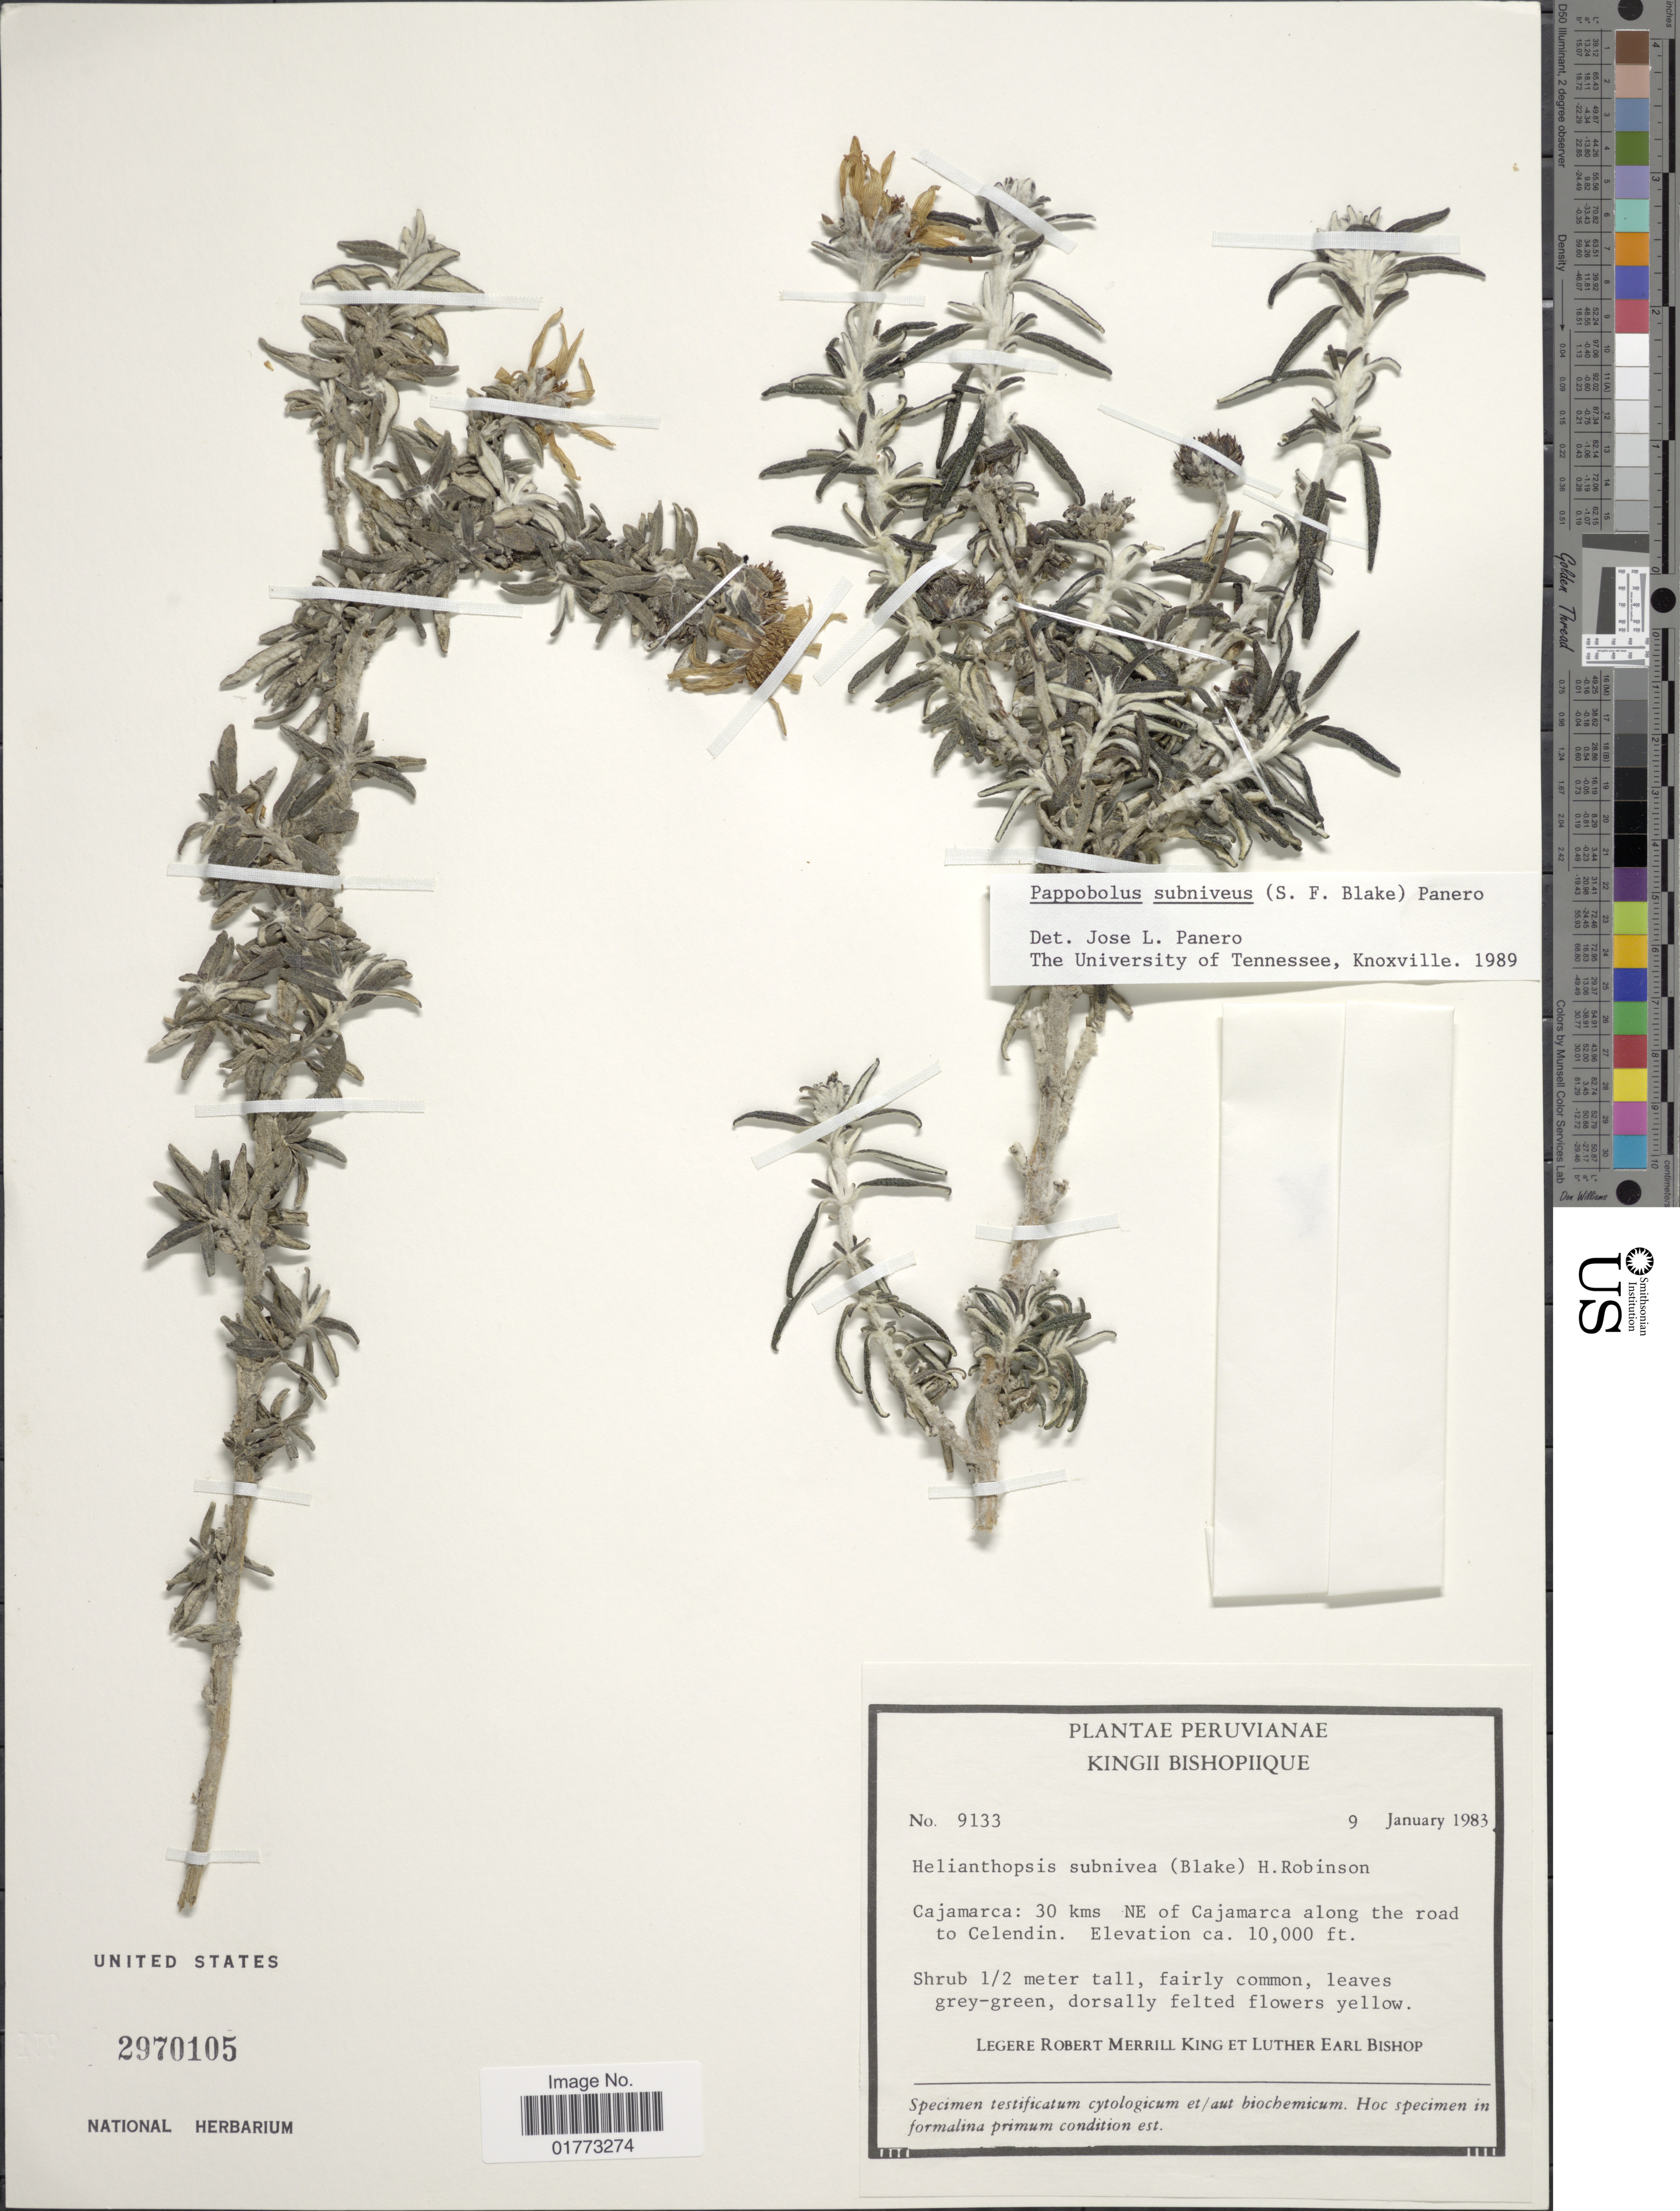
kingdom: Plantae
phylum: Tracheophyta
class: Magnoliopsida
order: Asterales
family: Asteraceae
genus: Pappobolus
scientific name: Pappobolus subniveus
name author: (S.F. Blake) Panero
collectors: R. M. King & L. E. Bishop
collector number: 9133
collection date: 1983-01-09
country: Peru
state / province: Cajamarca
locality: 30 kms NE of Cajamarca along the road to Celendin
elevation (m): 3048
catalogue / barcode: US 2970105